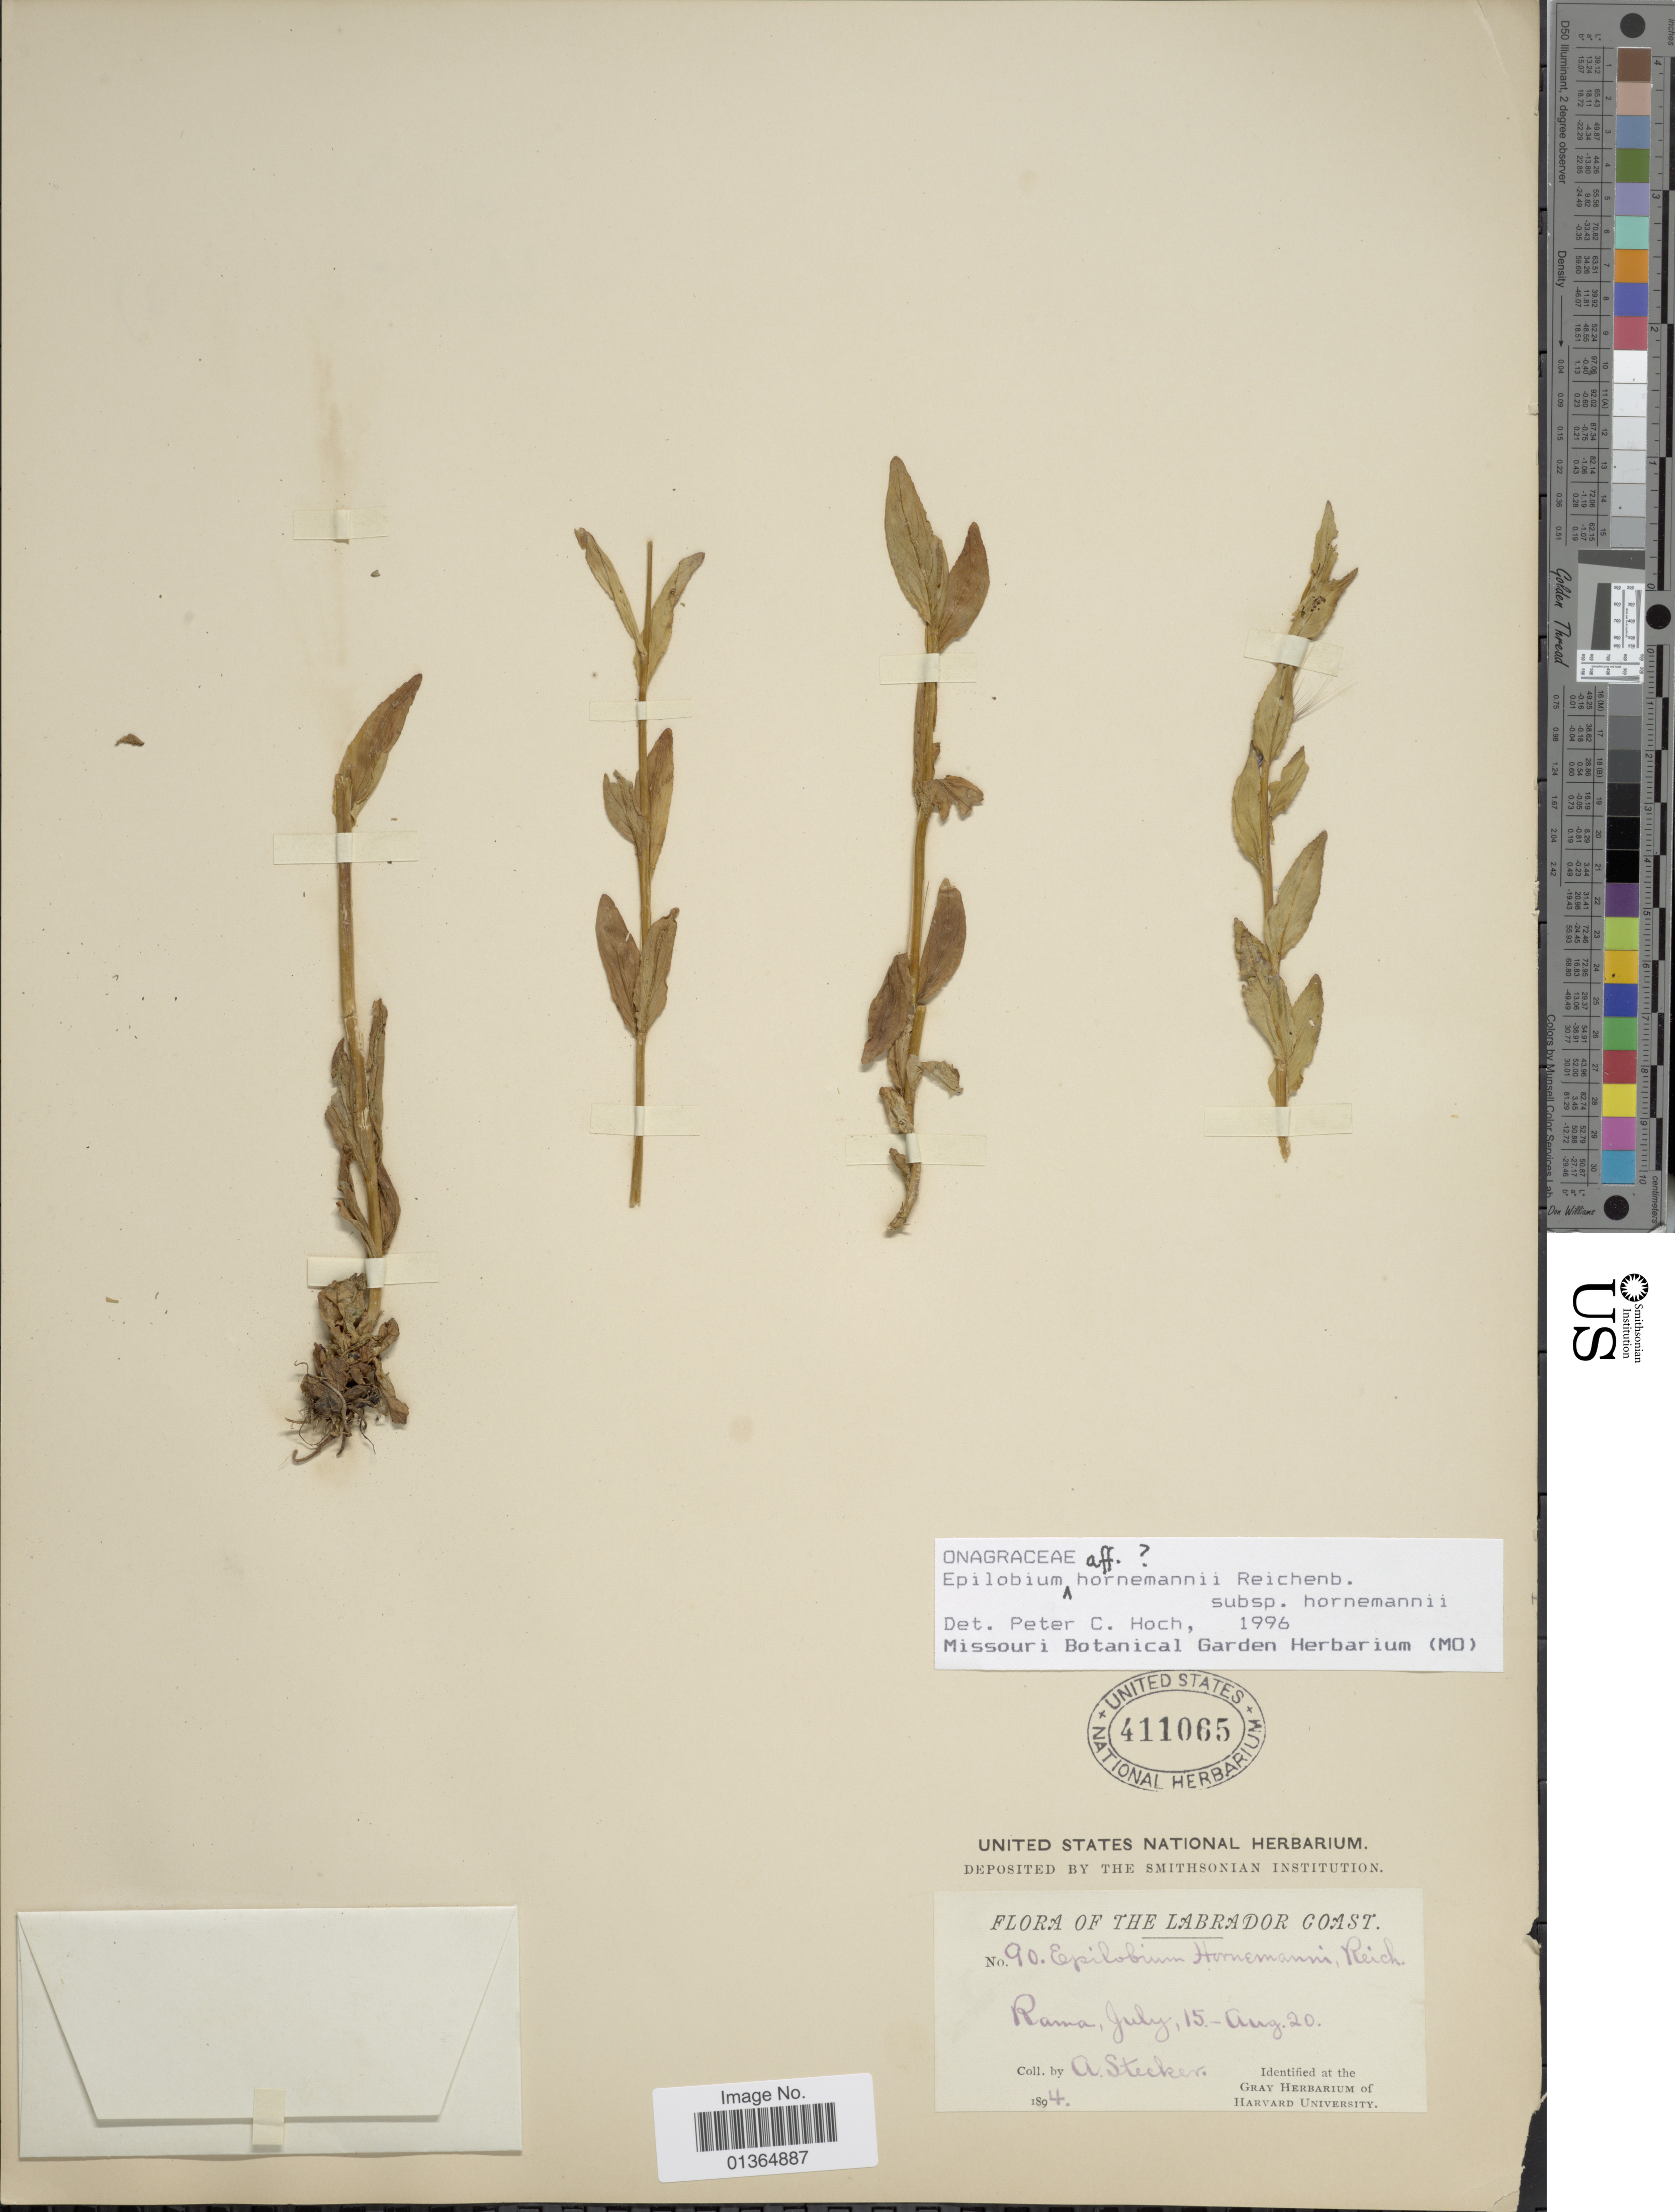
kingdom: Plantae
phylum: Tracheophyta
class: Magnoliopsida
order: Myrtales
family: Onagraceae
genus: Epilobium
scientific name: Epilobium hornemannii subsp. hornemannii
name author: Rchb.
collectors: A. Stecker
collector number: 90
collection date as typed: Transcribed d/m/y: 15/8/20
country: Canada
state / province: Newfoundland and Labrador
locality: Labrador Coast. Rama.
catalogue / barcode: US 411065